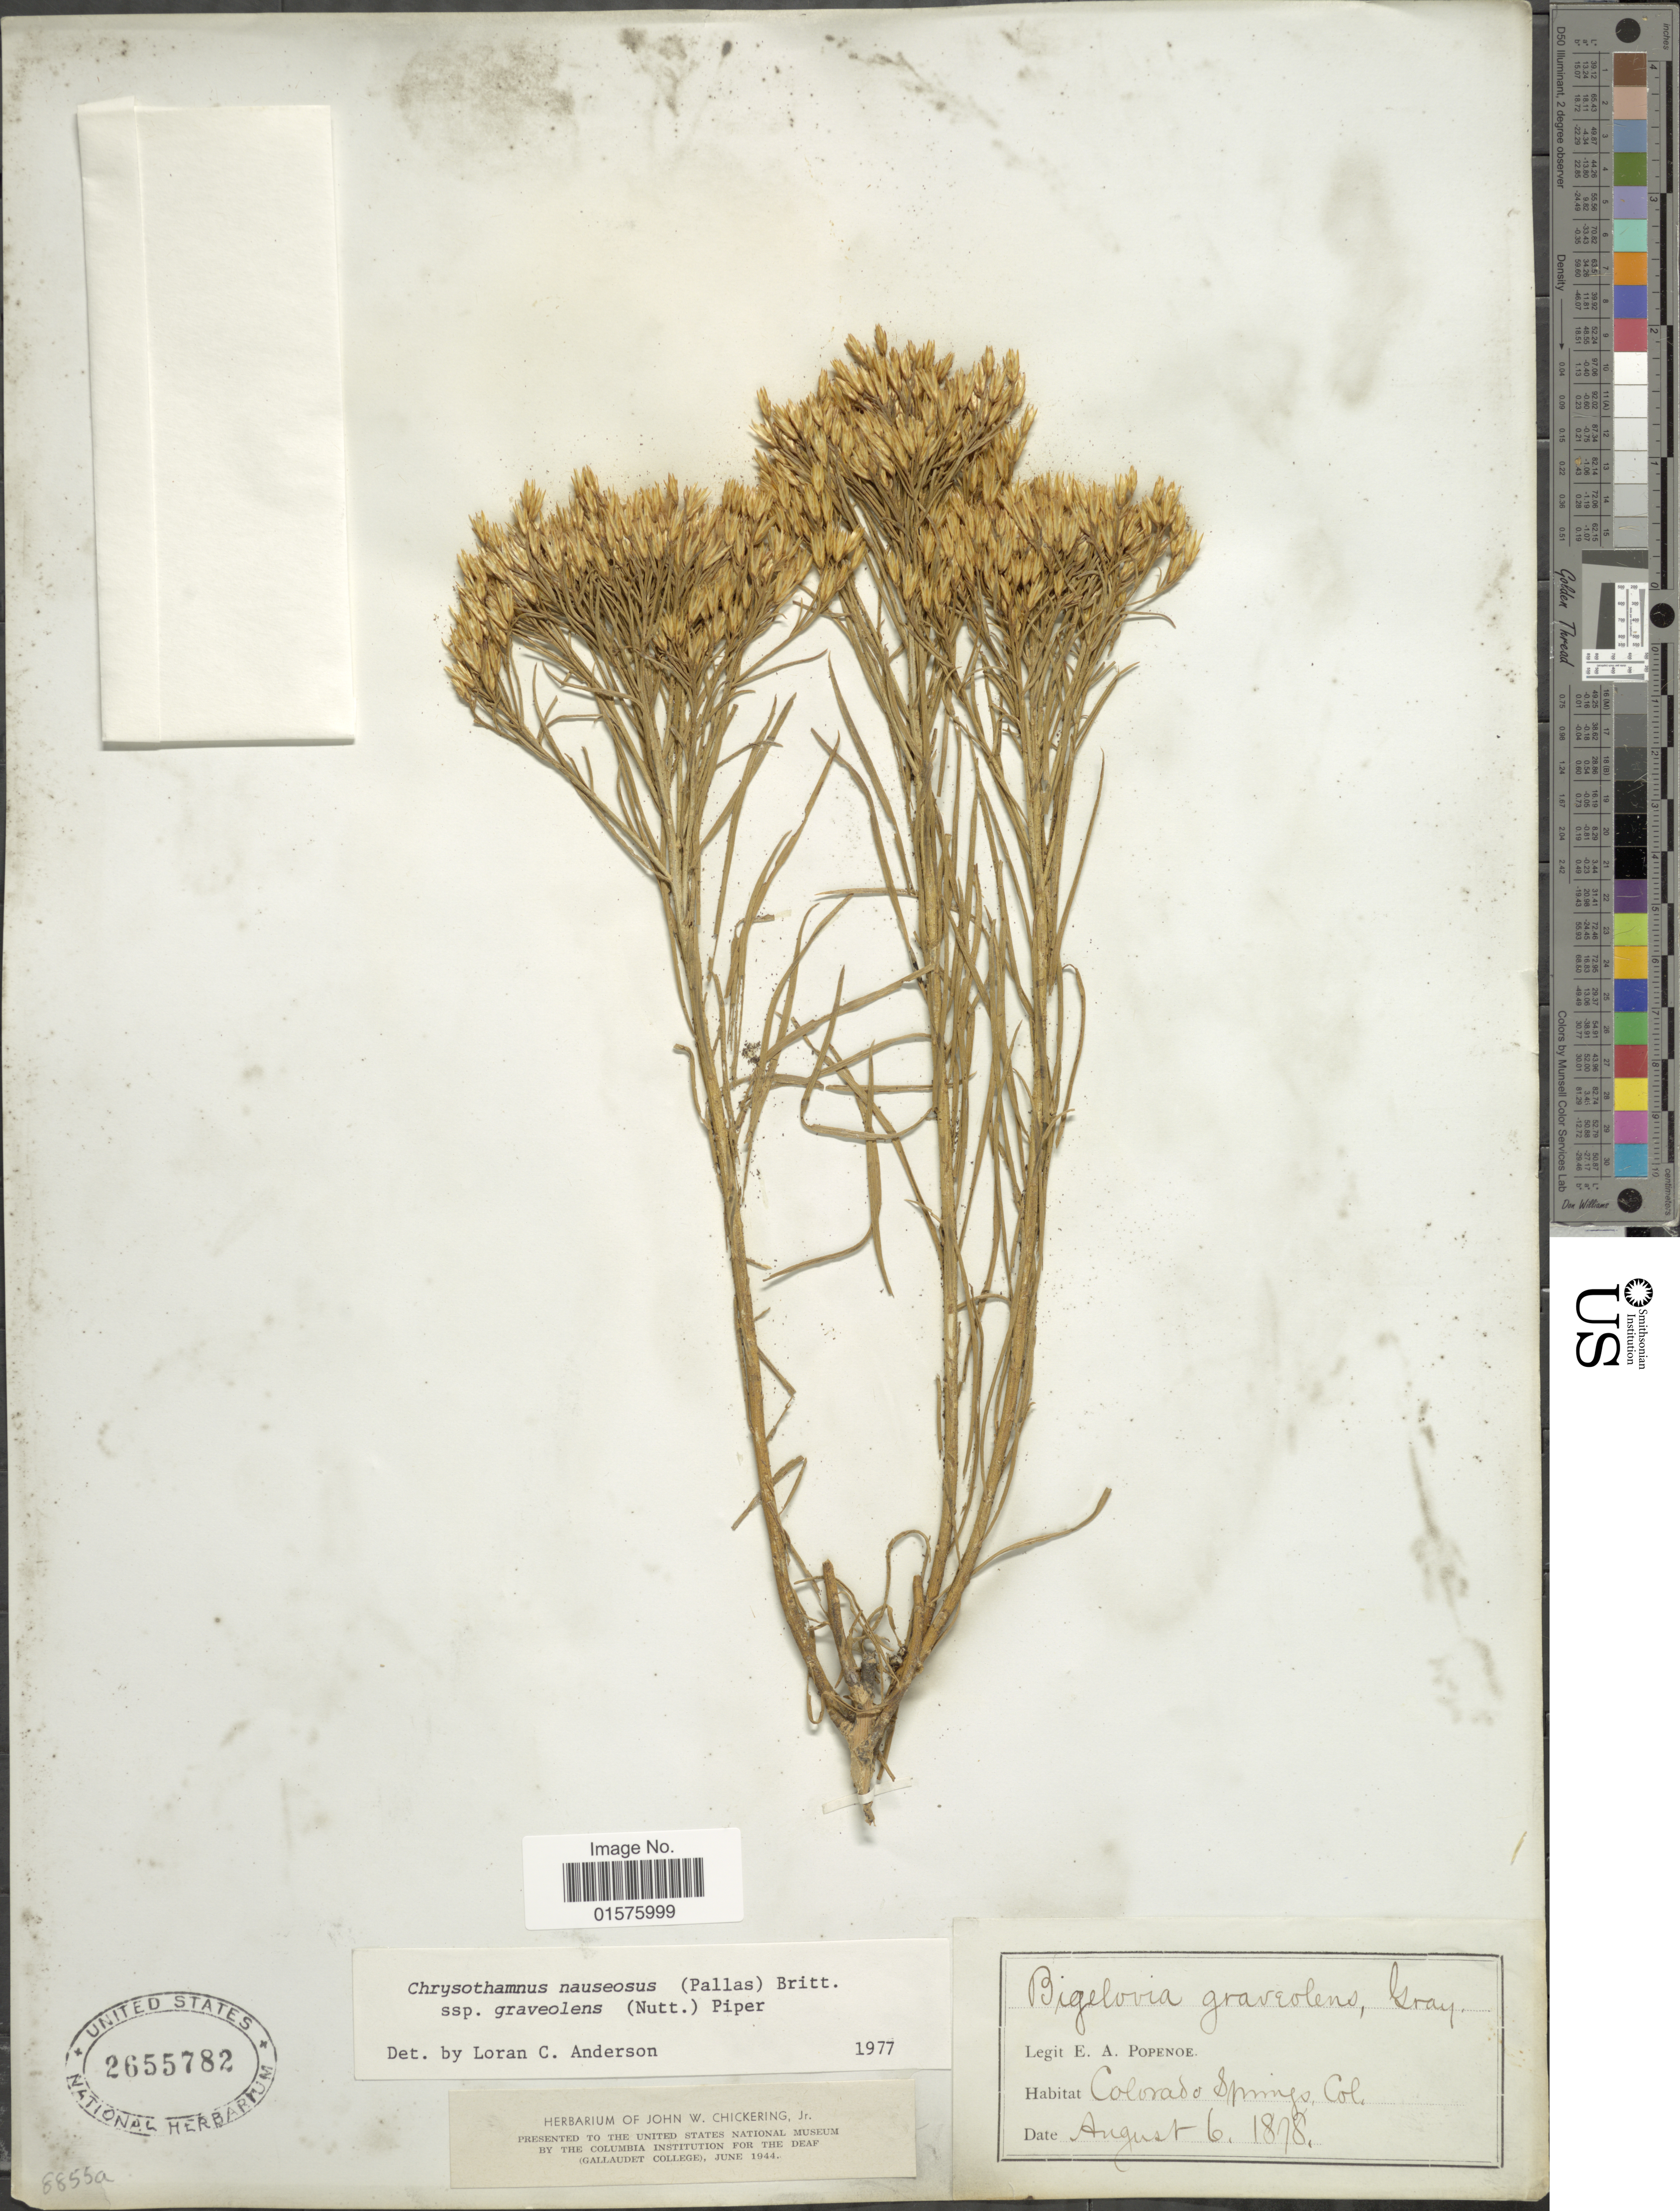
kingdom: Plantae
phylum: Tracheophyta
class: Magnoliopsida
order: Asterales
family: Asteraceae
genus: Ericameria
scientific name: Ericameria nauseosa var. graveolens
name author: (Nutt.) Reveal & Schuyler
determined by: Urbatsch, Lowell E., Curator (LSU), Louisiana State University (UNITED STATES)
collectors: E. A. Popenoe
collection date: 1878-08-06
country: United States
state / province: Colorado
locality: Colorado Springs.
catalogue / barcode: US 2655782